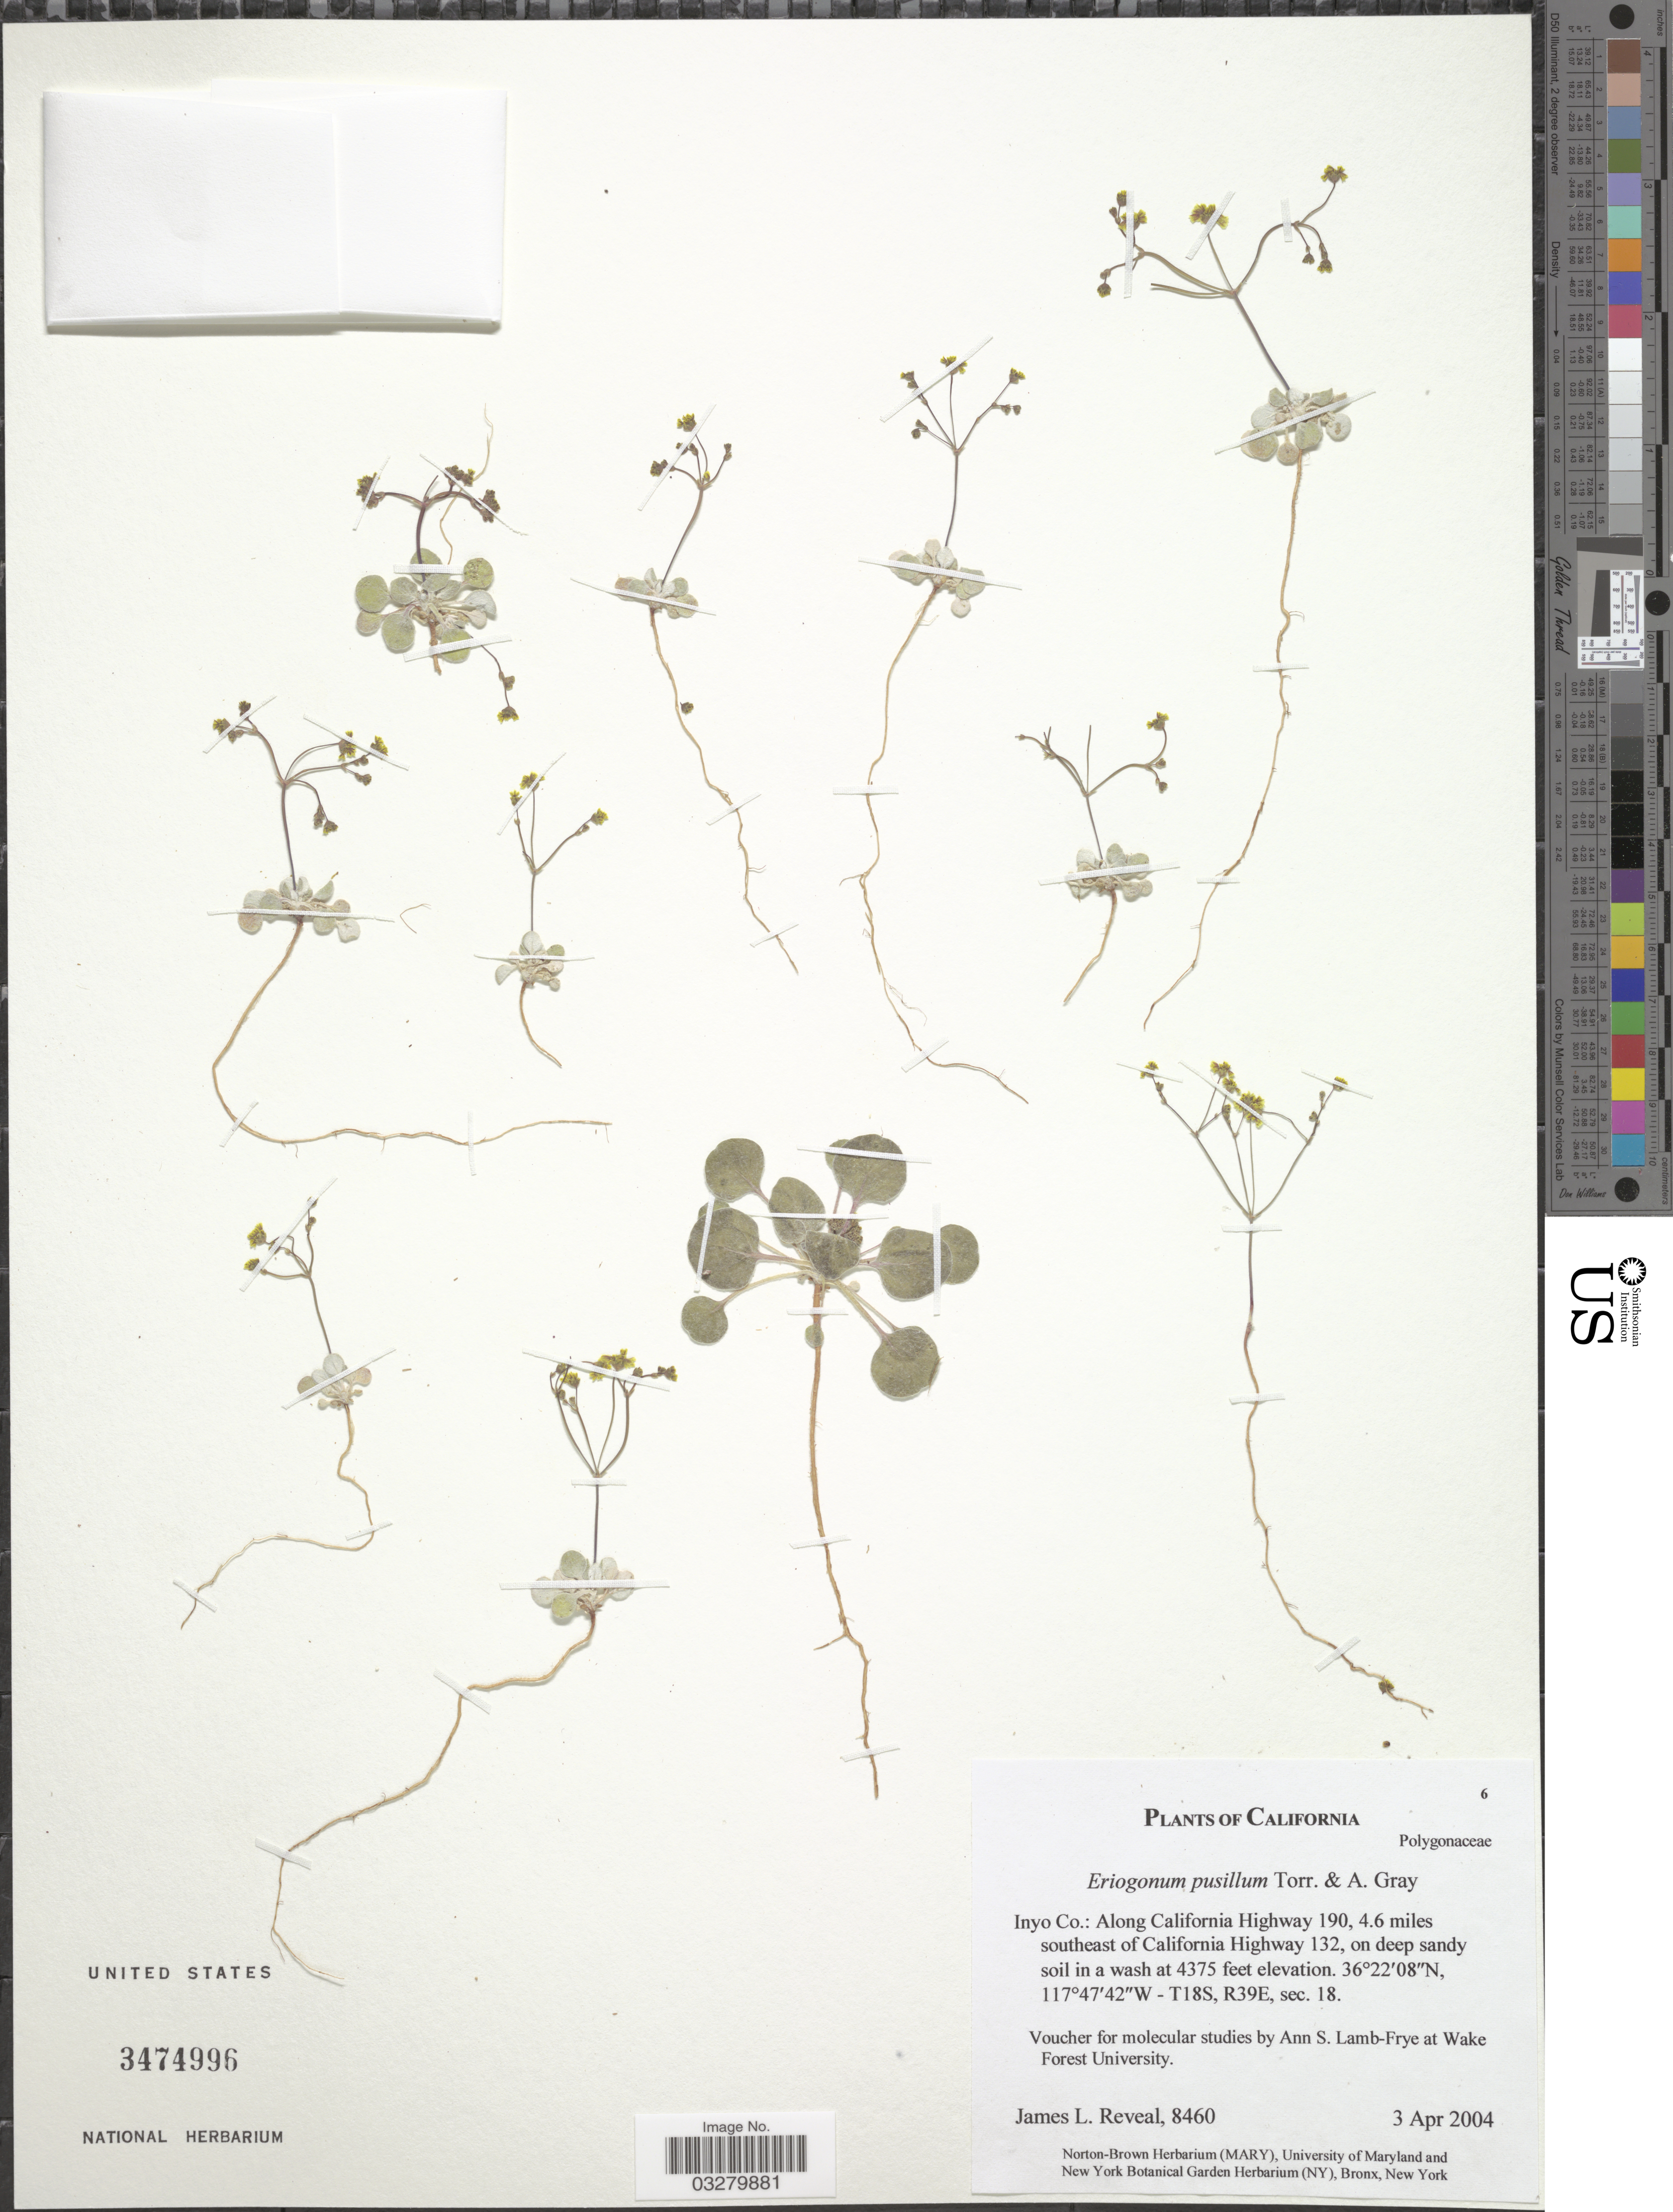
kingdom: Plantae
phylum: Tracheophyta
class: Magnoliopsida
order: Caryophyllales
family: Polygonaceae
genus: Eriogonum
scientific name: Eriogonum pusillum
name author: Torr. & A. Gray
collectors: J. L. Reveal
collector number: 8460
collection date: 2004-04-03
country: United States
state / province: California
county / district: Inyo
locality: Inyo Co.: Along California Highway 190, 4.6 miles southeast of California Highway 132. T18S, R39E, sec. 18.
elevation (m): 1334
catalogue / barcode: US 3474996